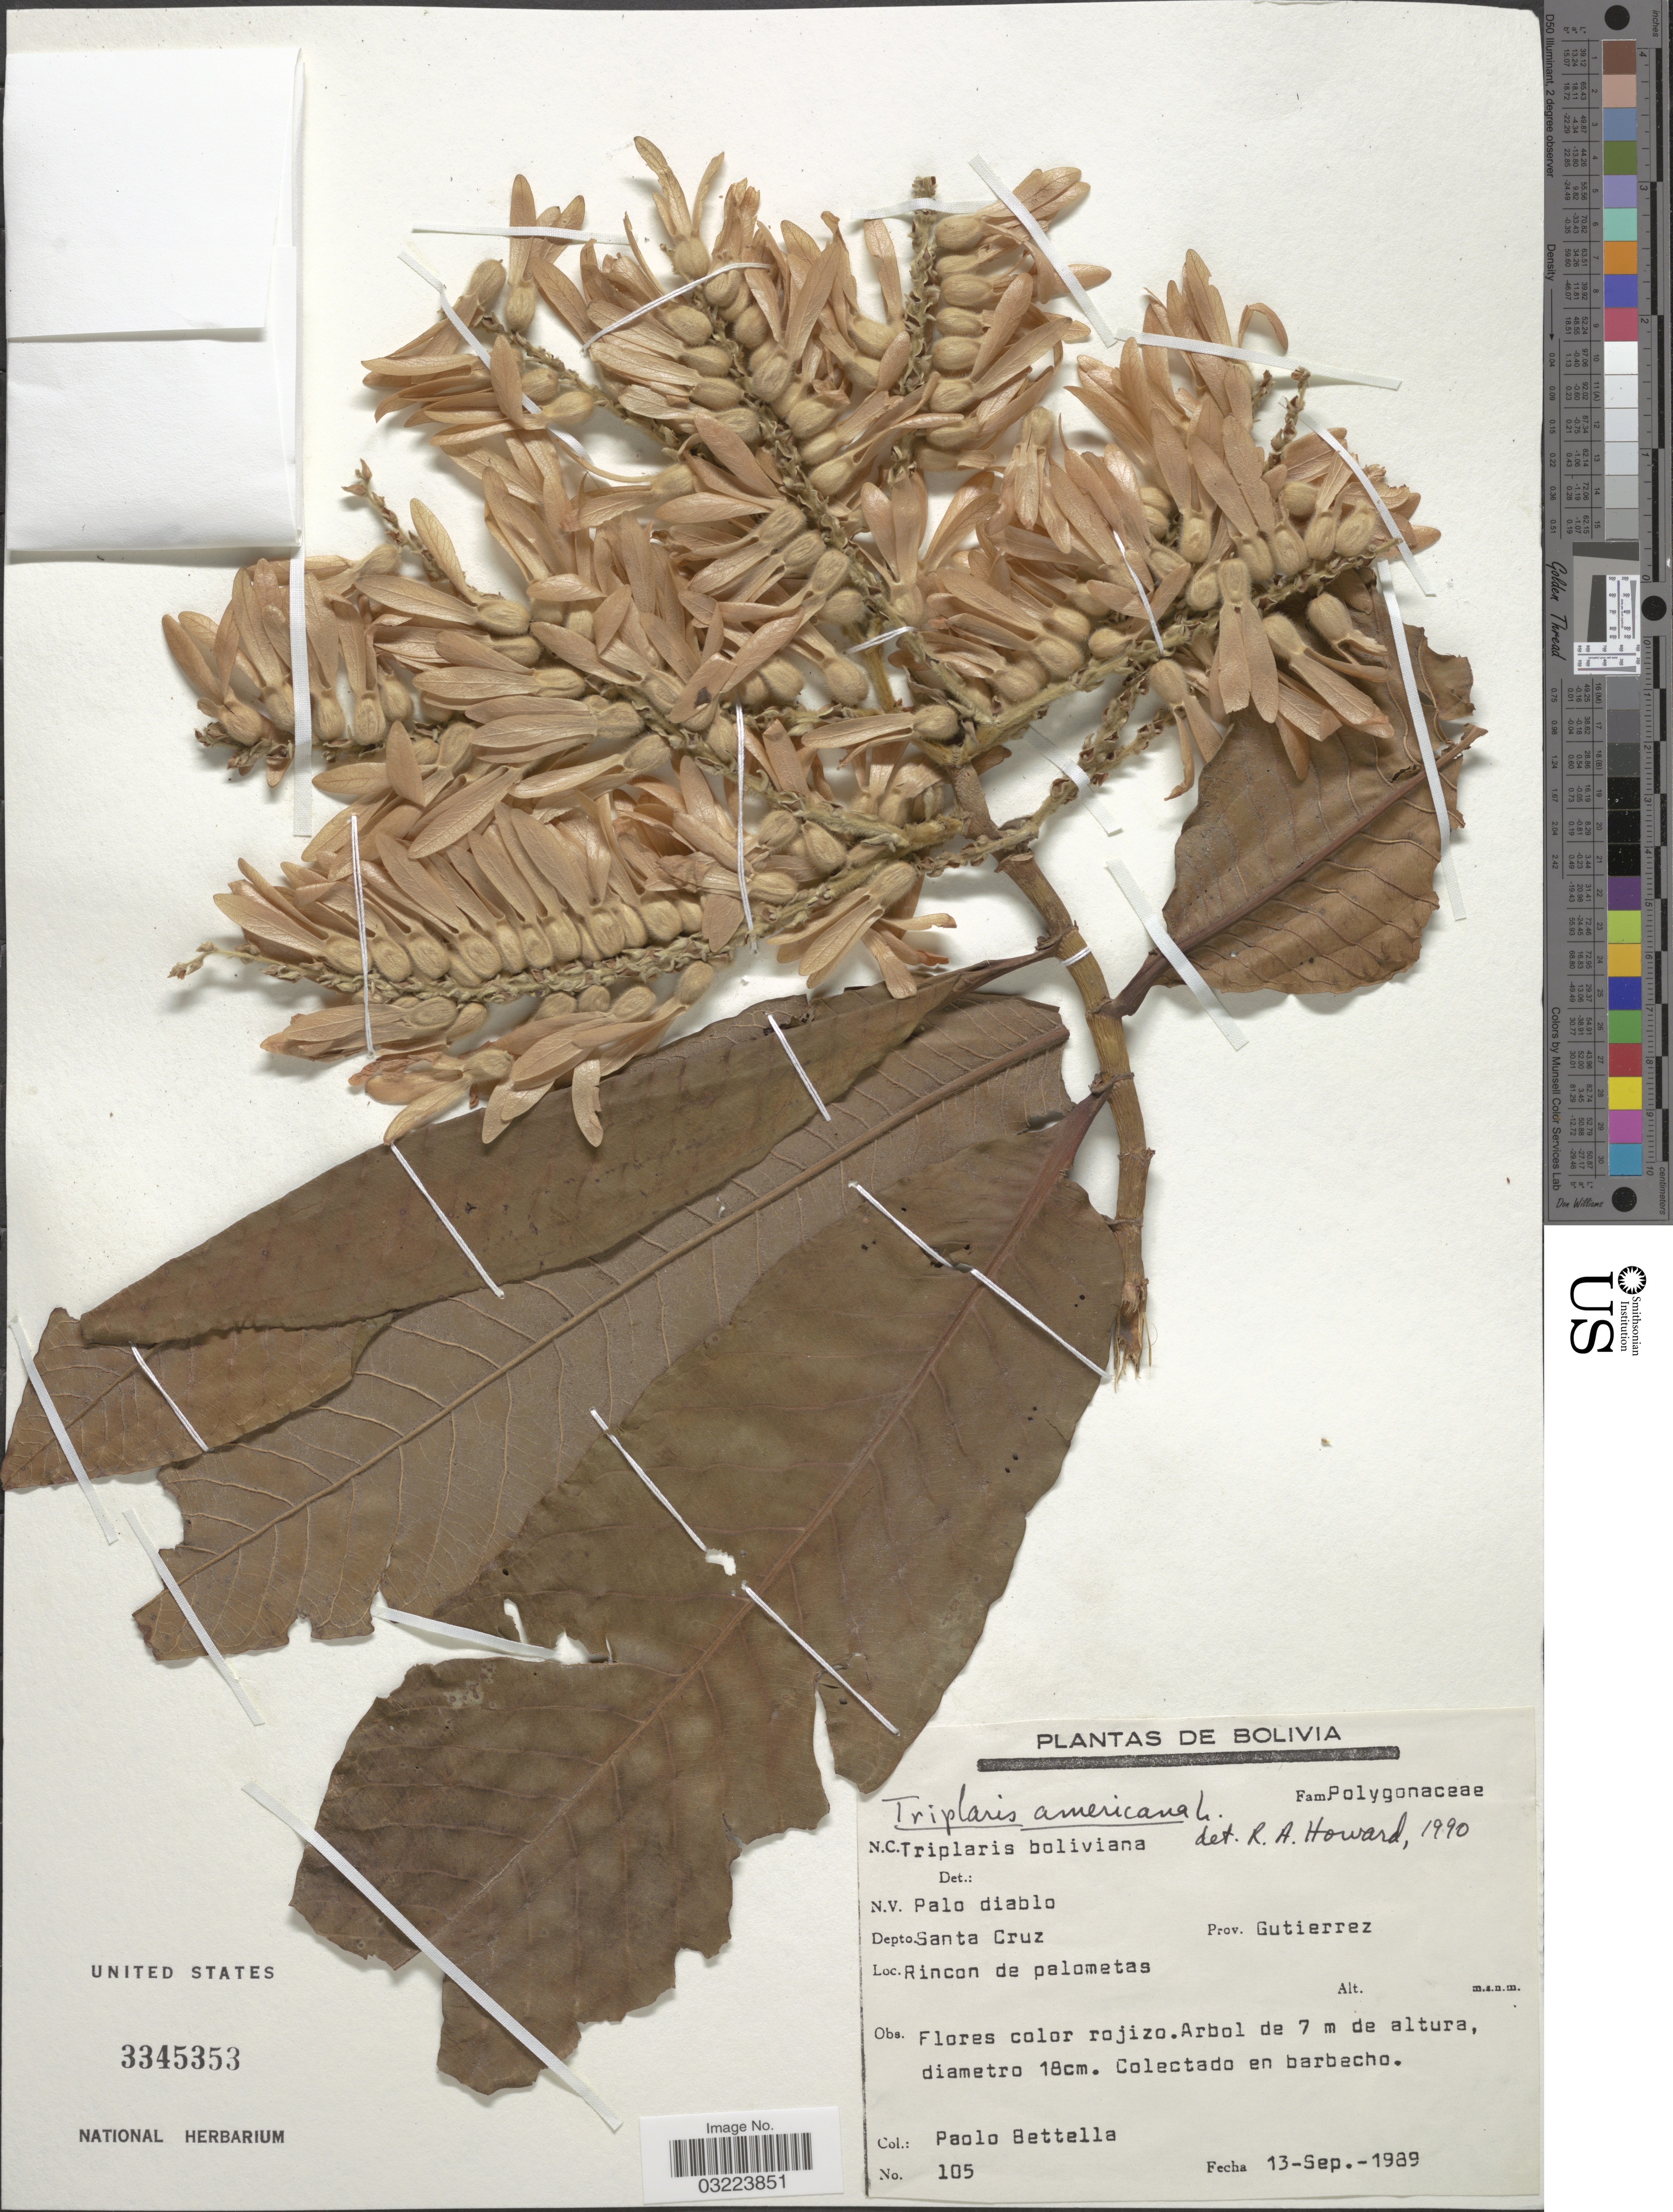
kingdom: Plantae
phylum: Tracheophyta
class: Magnoliopsida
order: Caryophyllales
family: Polygonaceae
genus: Triplaris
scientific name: Triplaris americana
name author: L.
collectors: P. Bettella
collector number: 105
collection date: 1989-09-13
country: Bolivia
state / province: Santa Cruz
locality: Depto. Santa Cruz. Prov. Gutierrez. Rincon de palometas.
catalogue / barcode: US 3345353